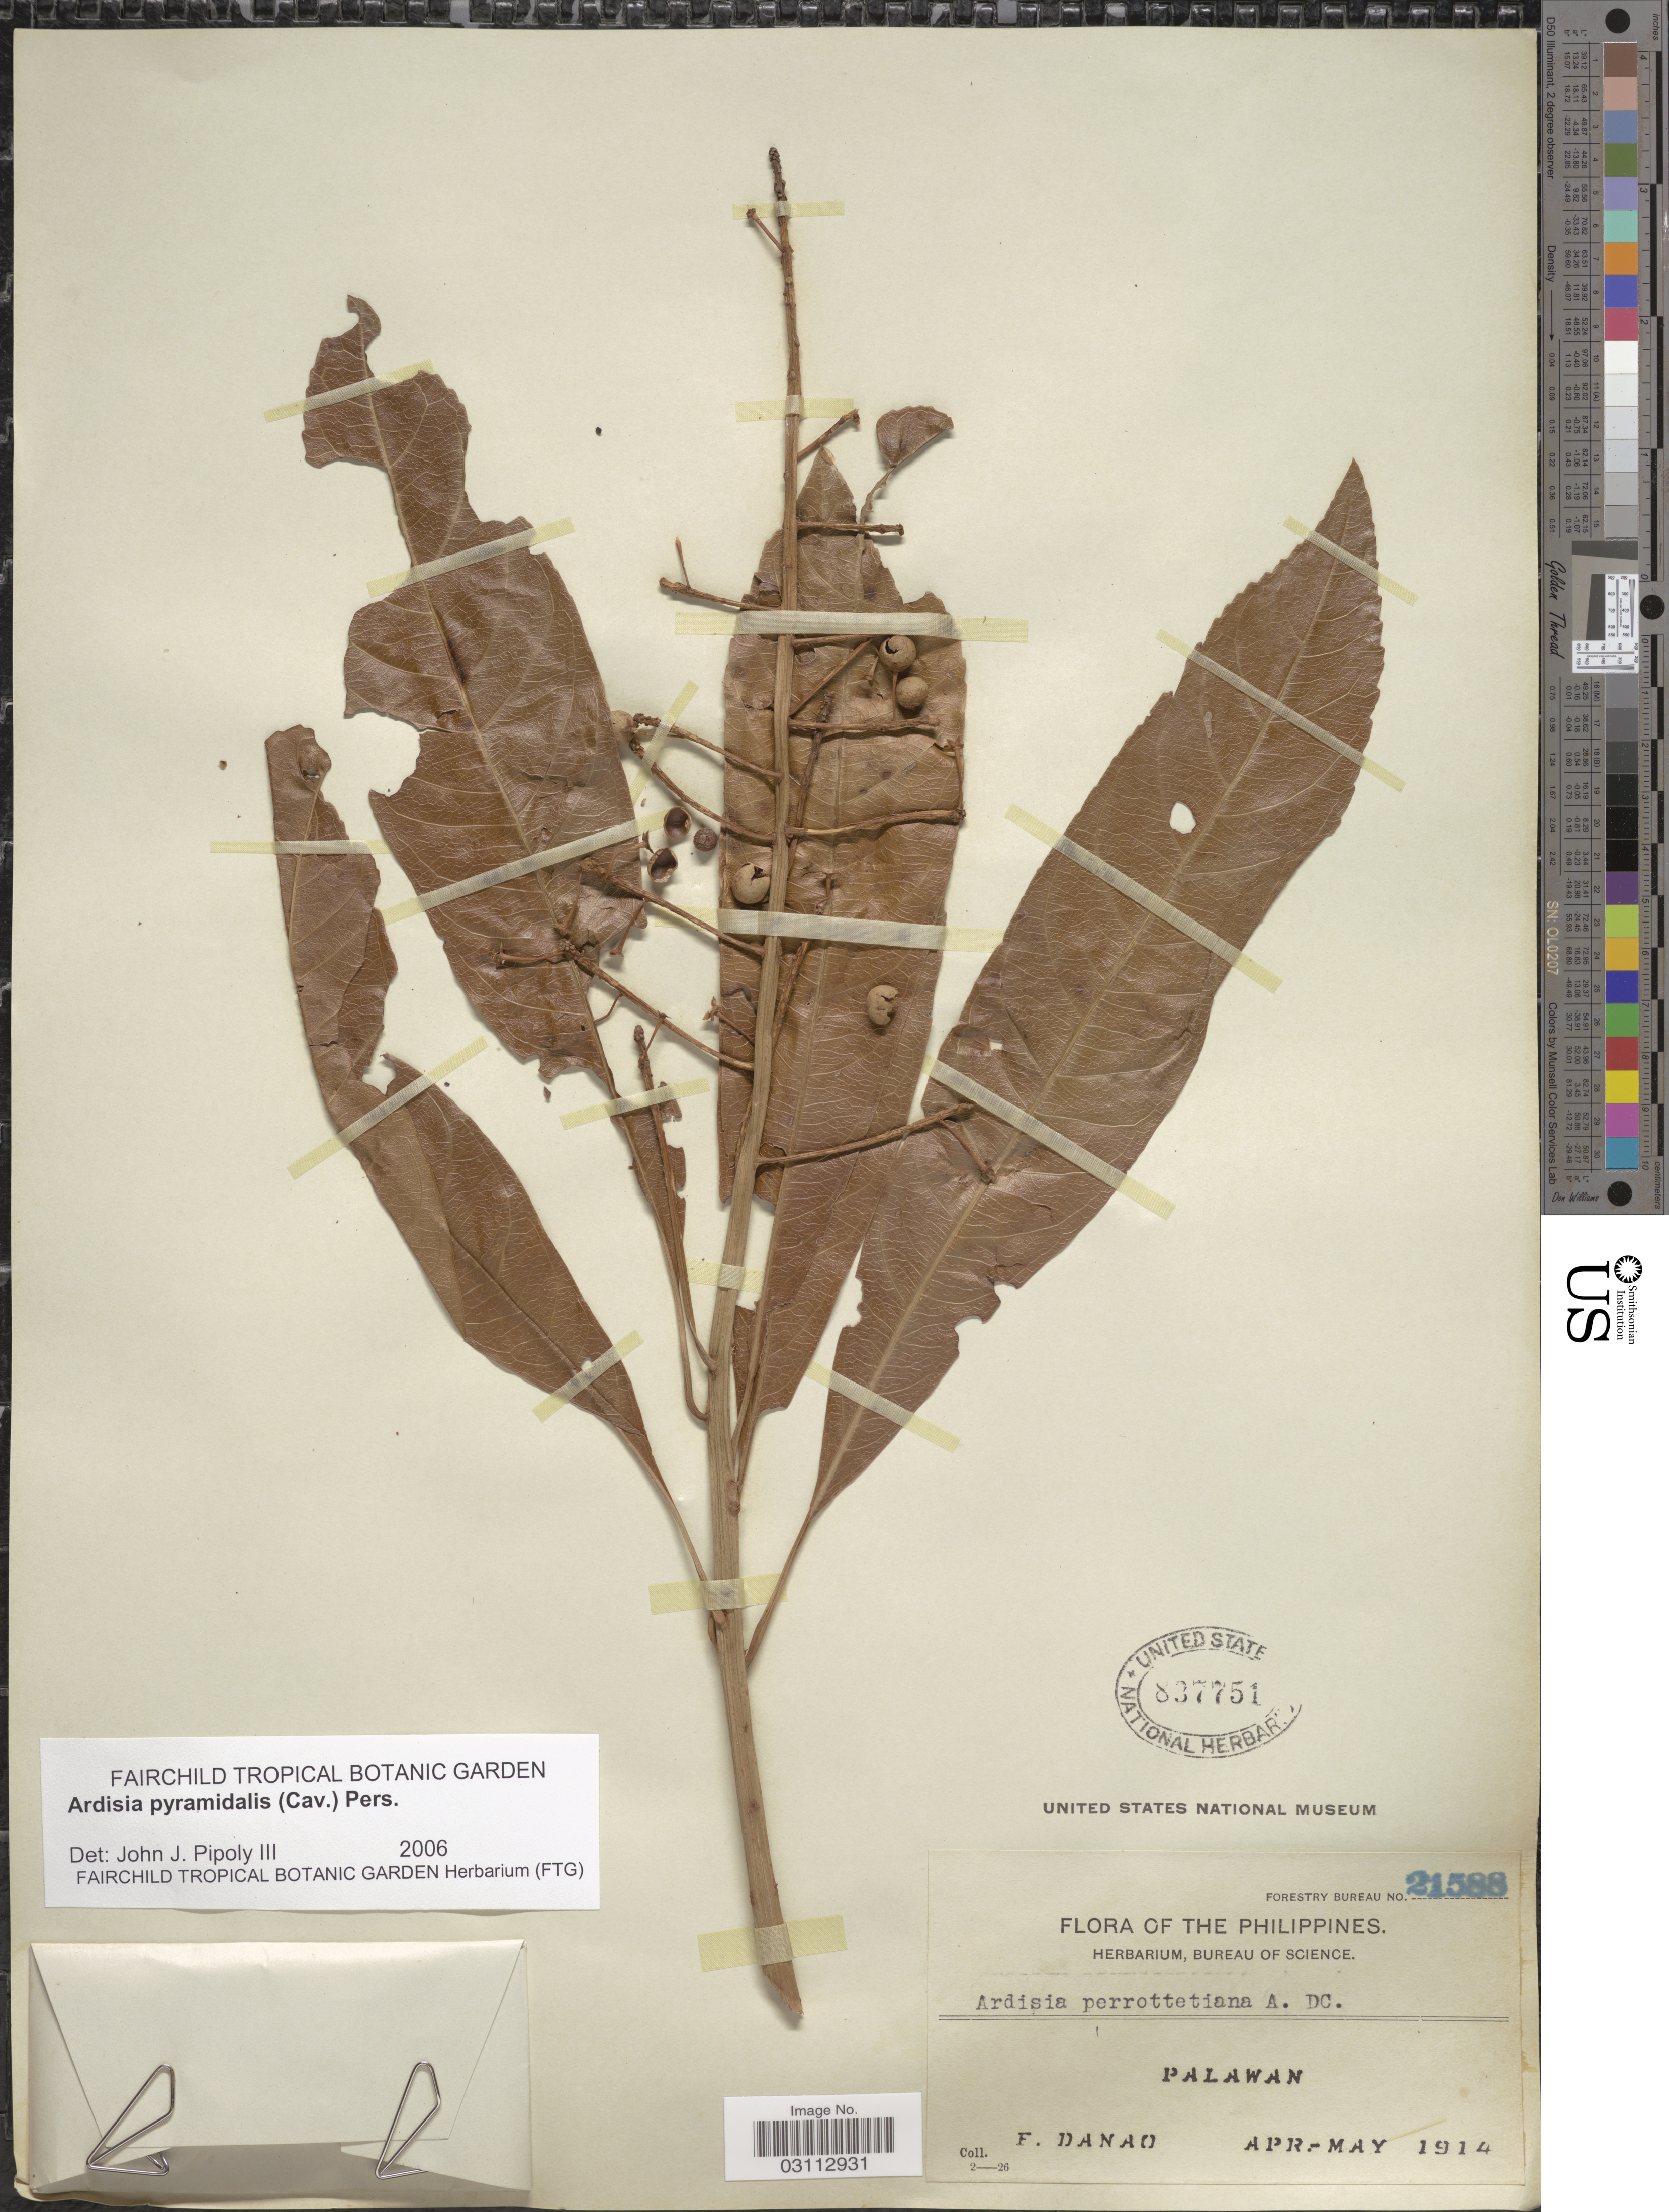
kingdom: Plantae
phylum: Tracheophyta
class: Magnoliopsida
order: Ericales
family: Primulaceae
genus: Ardisia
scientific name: Ardisia pyramidalis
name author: (Cav.) Pers.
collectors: F. Danao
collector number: Forestry Bureau 21588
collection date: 1914-04/1914-05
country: Philippines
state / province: Mimaropa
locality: Palawan.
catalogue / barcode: US 837751